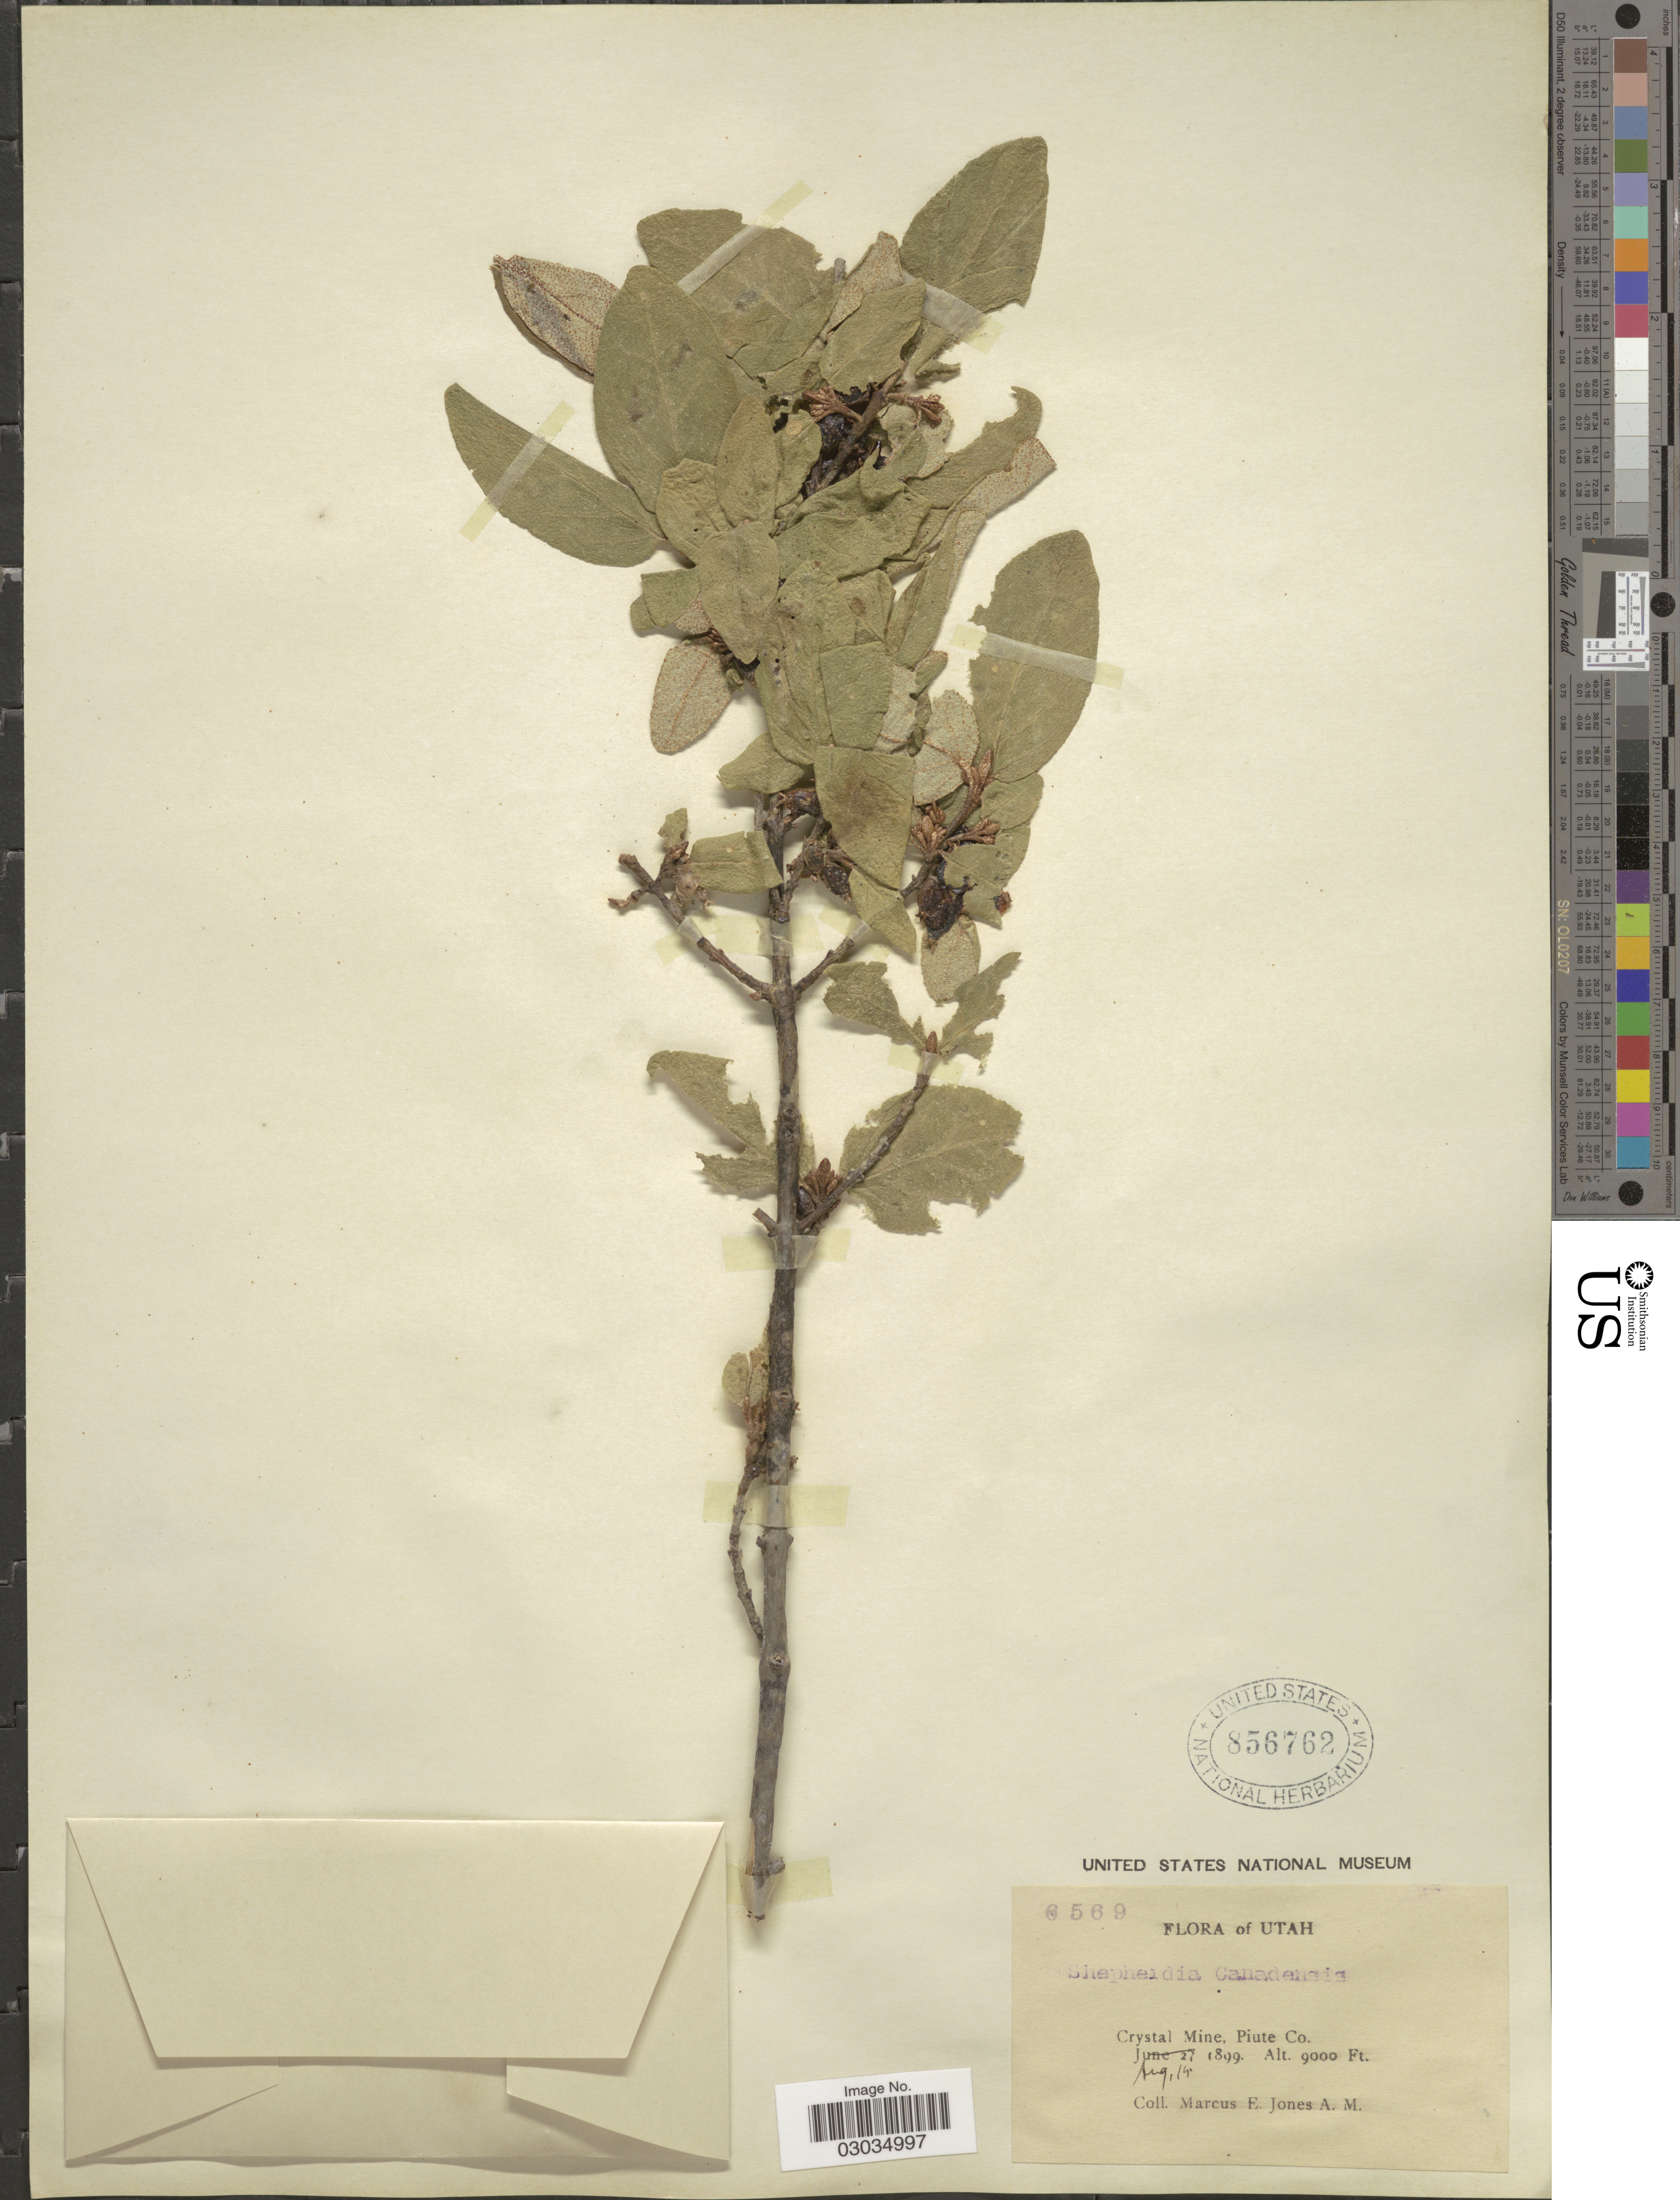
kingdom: Plantae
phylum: Tracheophyta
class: Magnoliopsida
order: Rosales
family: Elaeagnaceae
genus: Shepherdia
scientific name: Shepherdia canadensis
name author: (L.) Nutt.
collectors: M. E. Jones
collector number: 6569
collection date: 1899-08-14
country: United States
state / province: Utah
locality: Crystal Mine, Oiute Co.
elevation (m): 2743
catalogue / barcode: US 856762